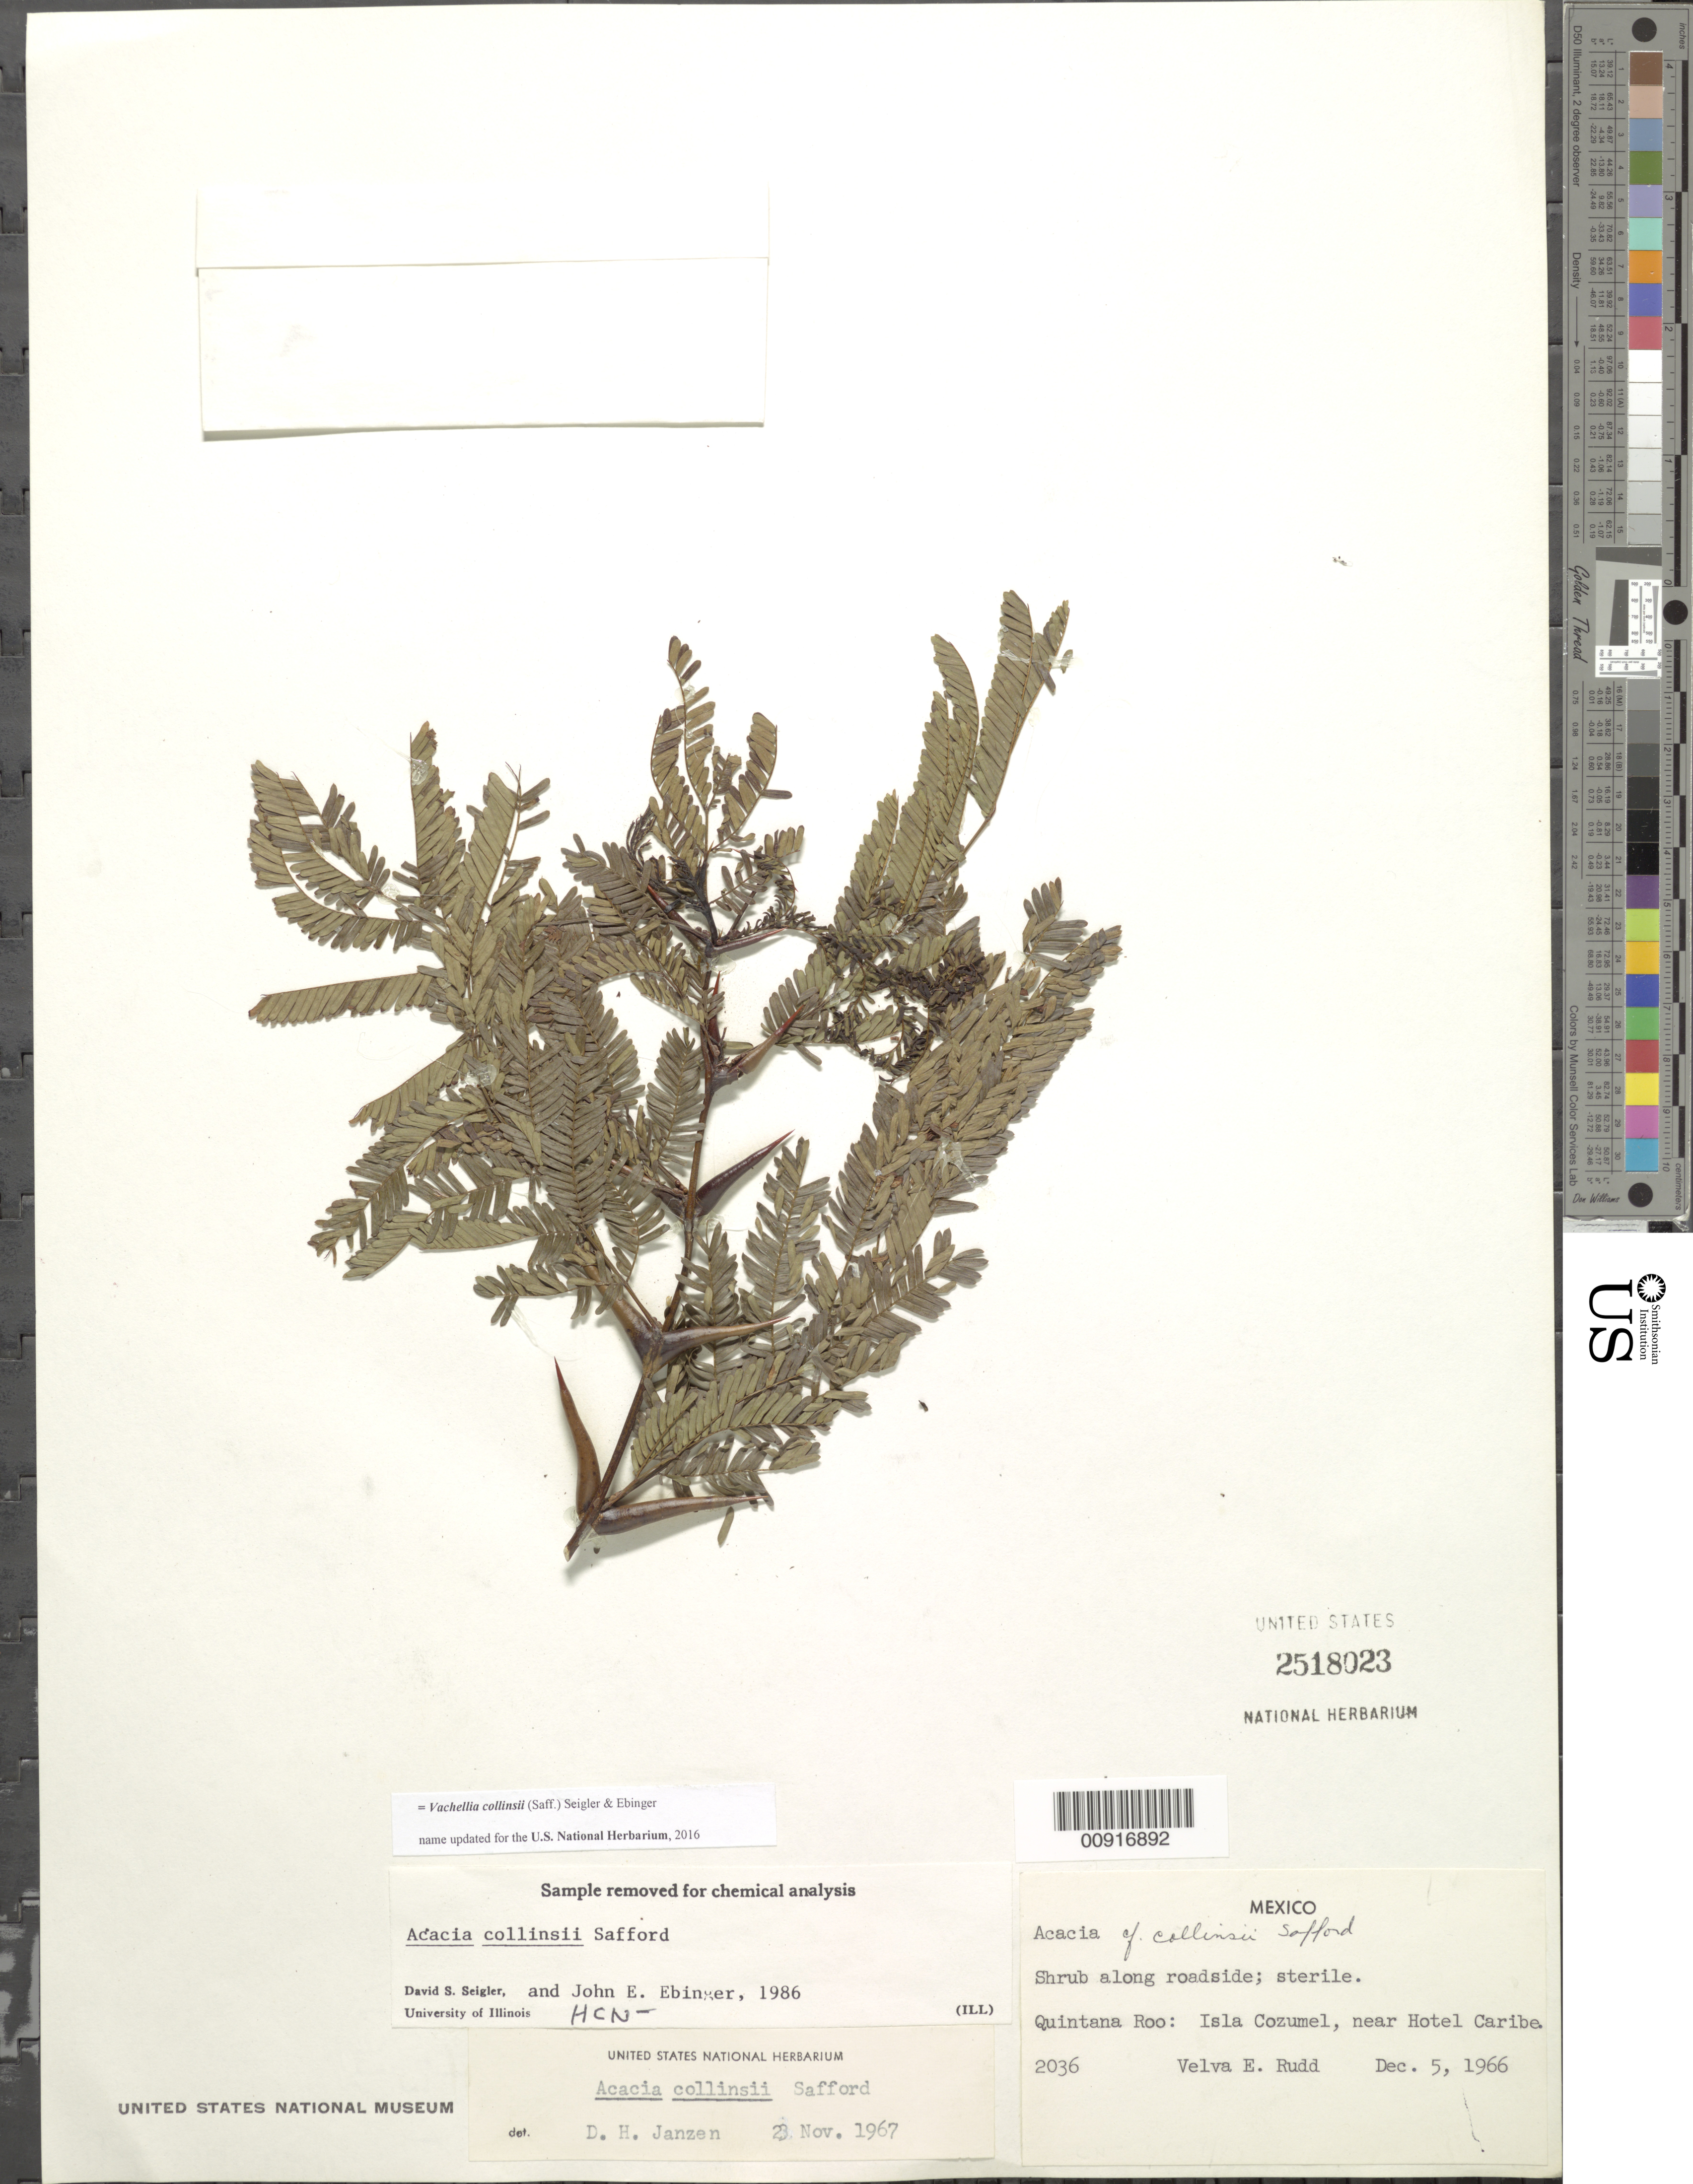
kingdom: Plantae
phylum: Tracheophyta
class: Magnoliopsida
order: Fabales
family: Fabaceae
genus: Vachellia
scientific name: Vachellia collinsii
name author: (Saff.) Seigler & Ebinger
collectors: V. E. Rudd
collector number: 2036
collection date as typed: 05 Dec 1966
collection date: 1966-12-05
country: Mexico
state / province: Quintana Roo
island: Cozumel I.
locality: Quintana Roo: Isla Cozumel, near Hotel Caribe.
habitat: Along roadside.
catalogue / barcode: US 2518023